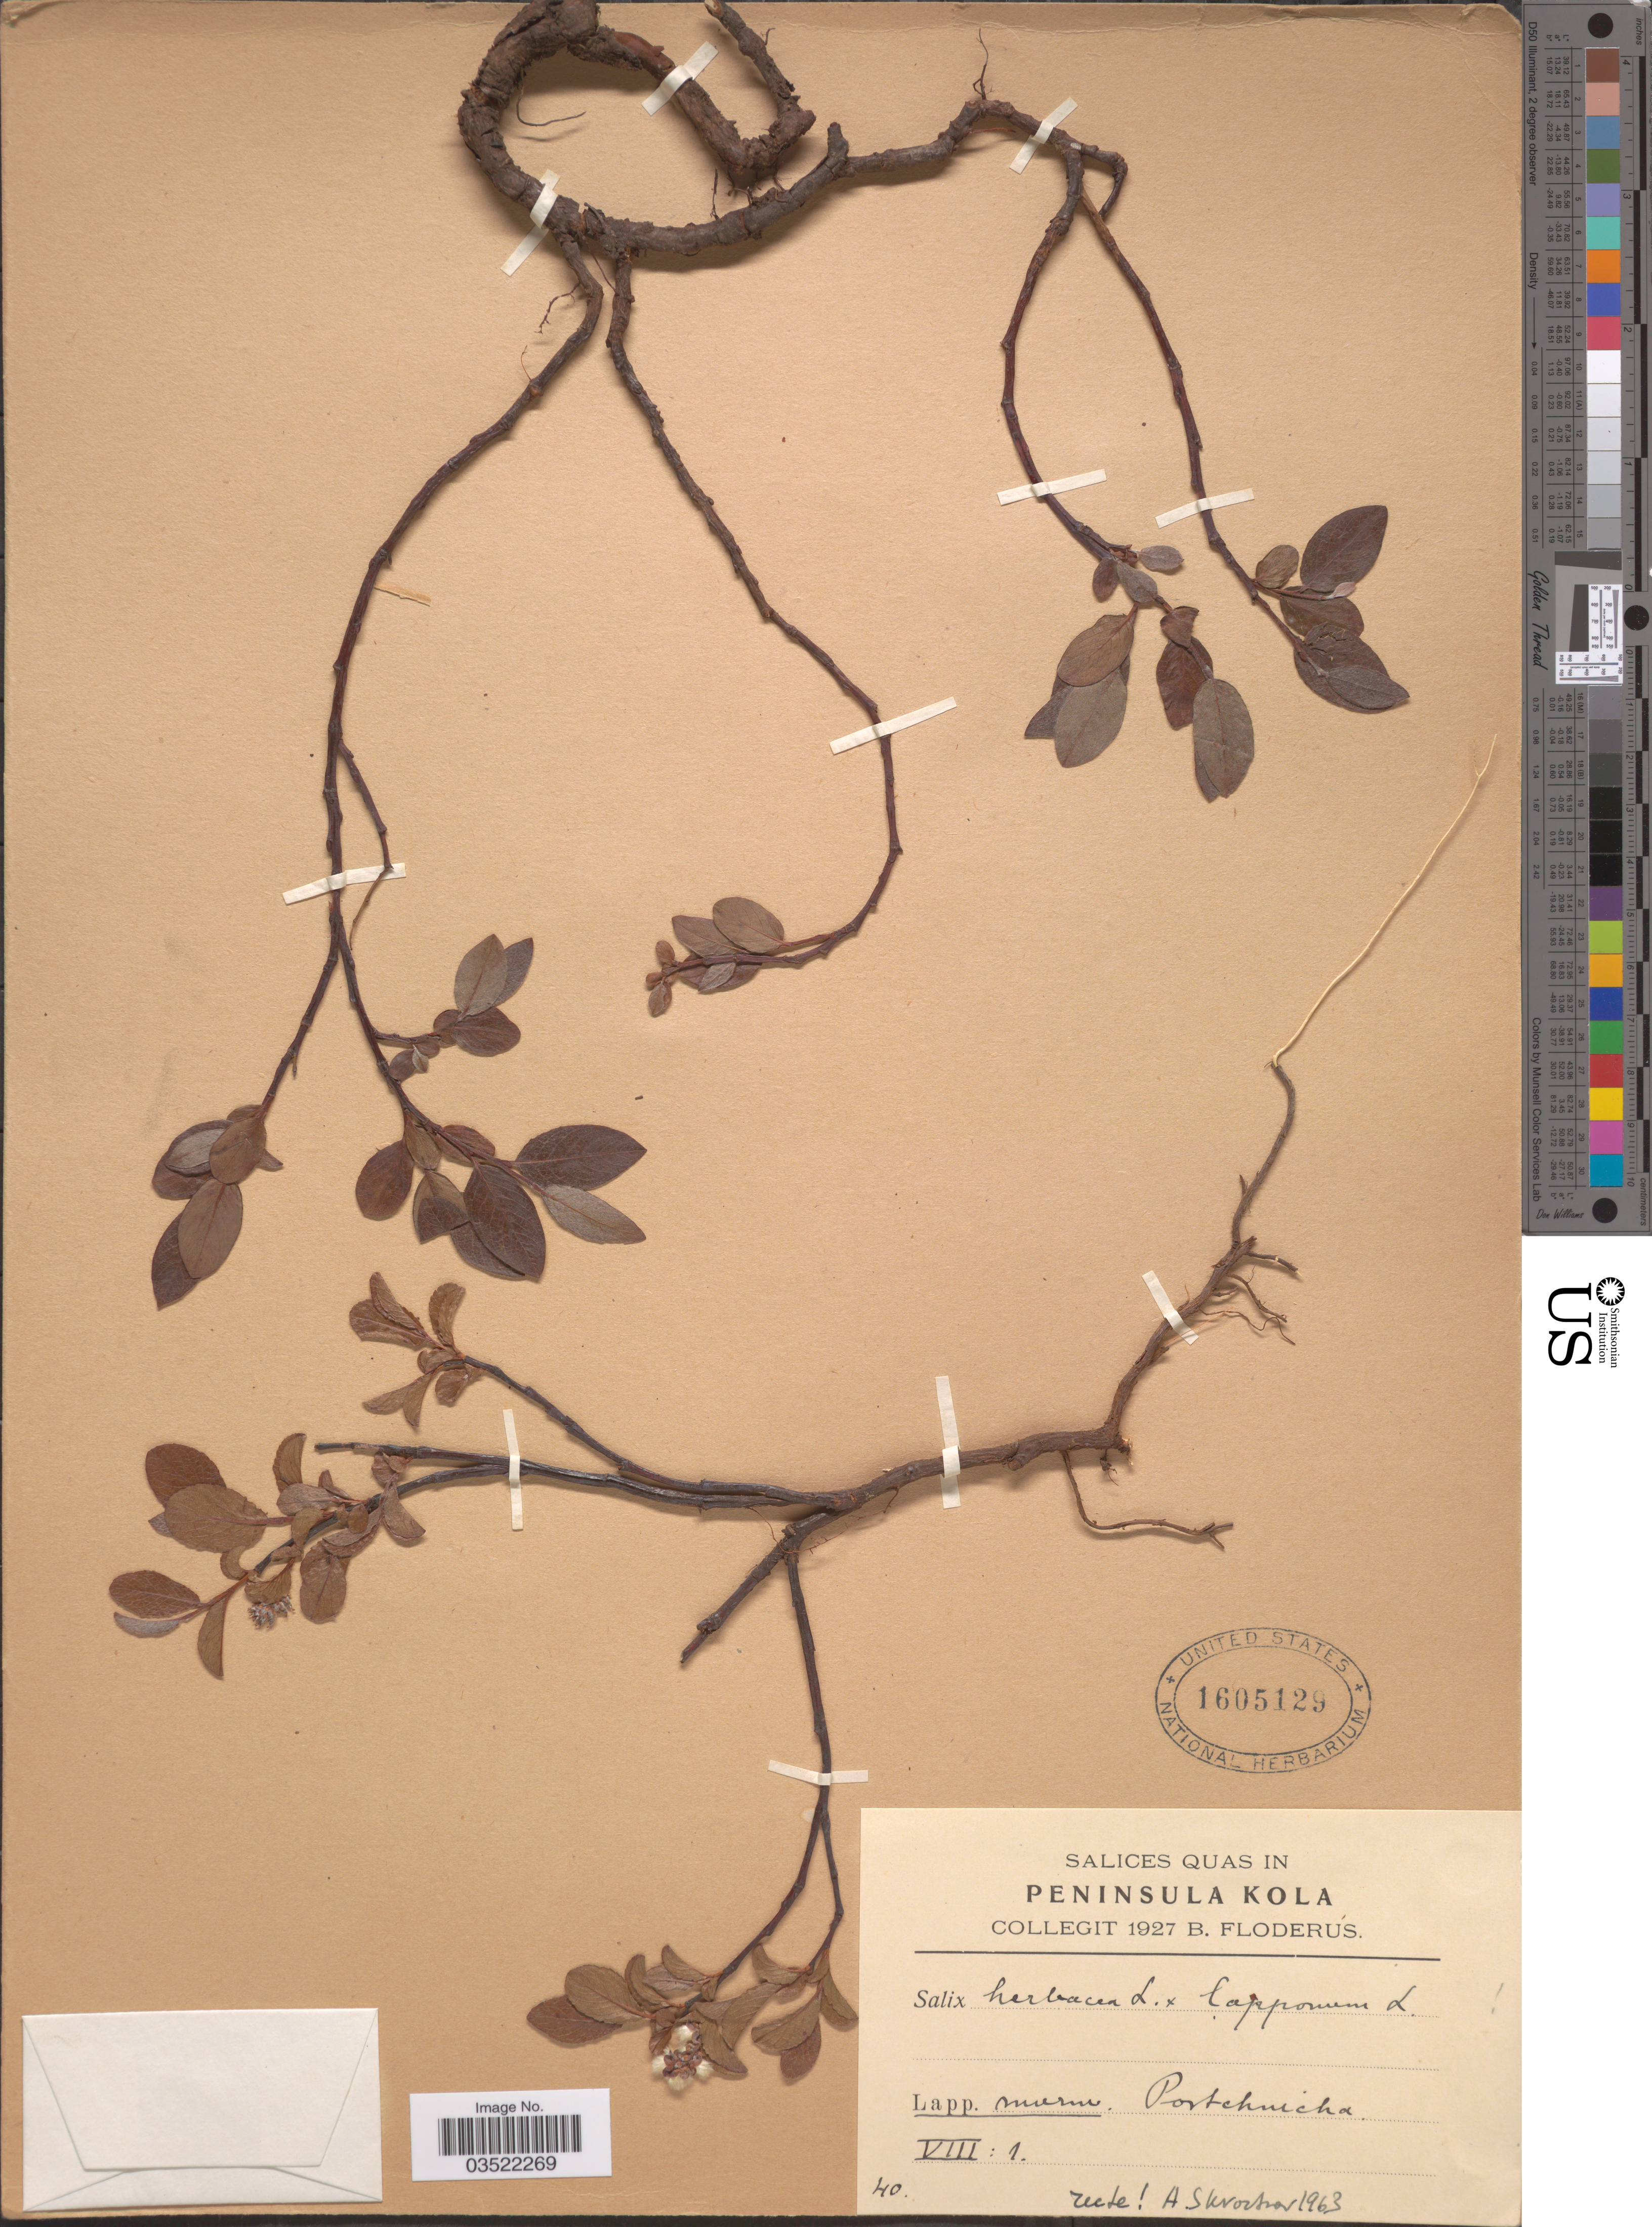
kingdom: Plantae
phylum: Tracheophyta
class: Magnoliopsida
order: Malpighiales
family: Salicaceae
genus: Salix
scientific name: Salix herbacea x S. lapponum L.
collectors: B. G. O. Floderus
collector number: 40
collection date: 1927-08-01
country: Russian Federation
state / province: Murmansk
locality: Peninsula Kola. Lapp. murm. Portchuicha.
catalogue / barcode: US 1605129